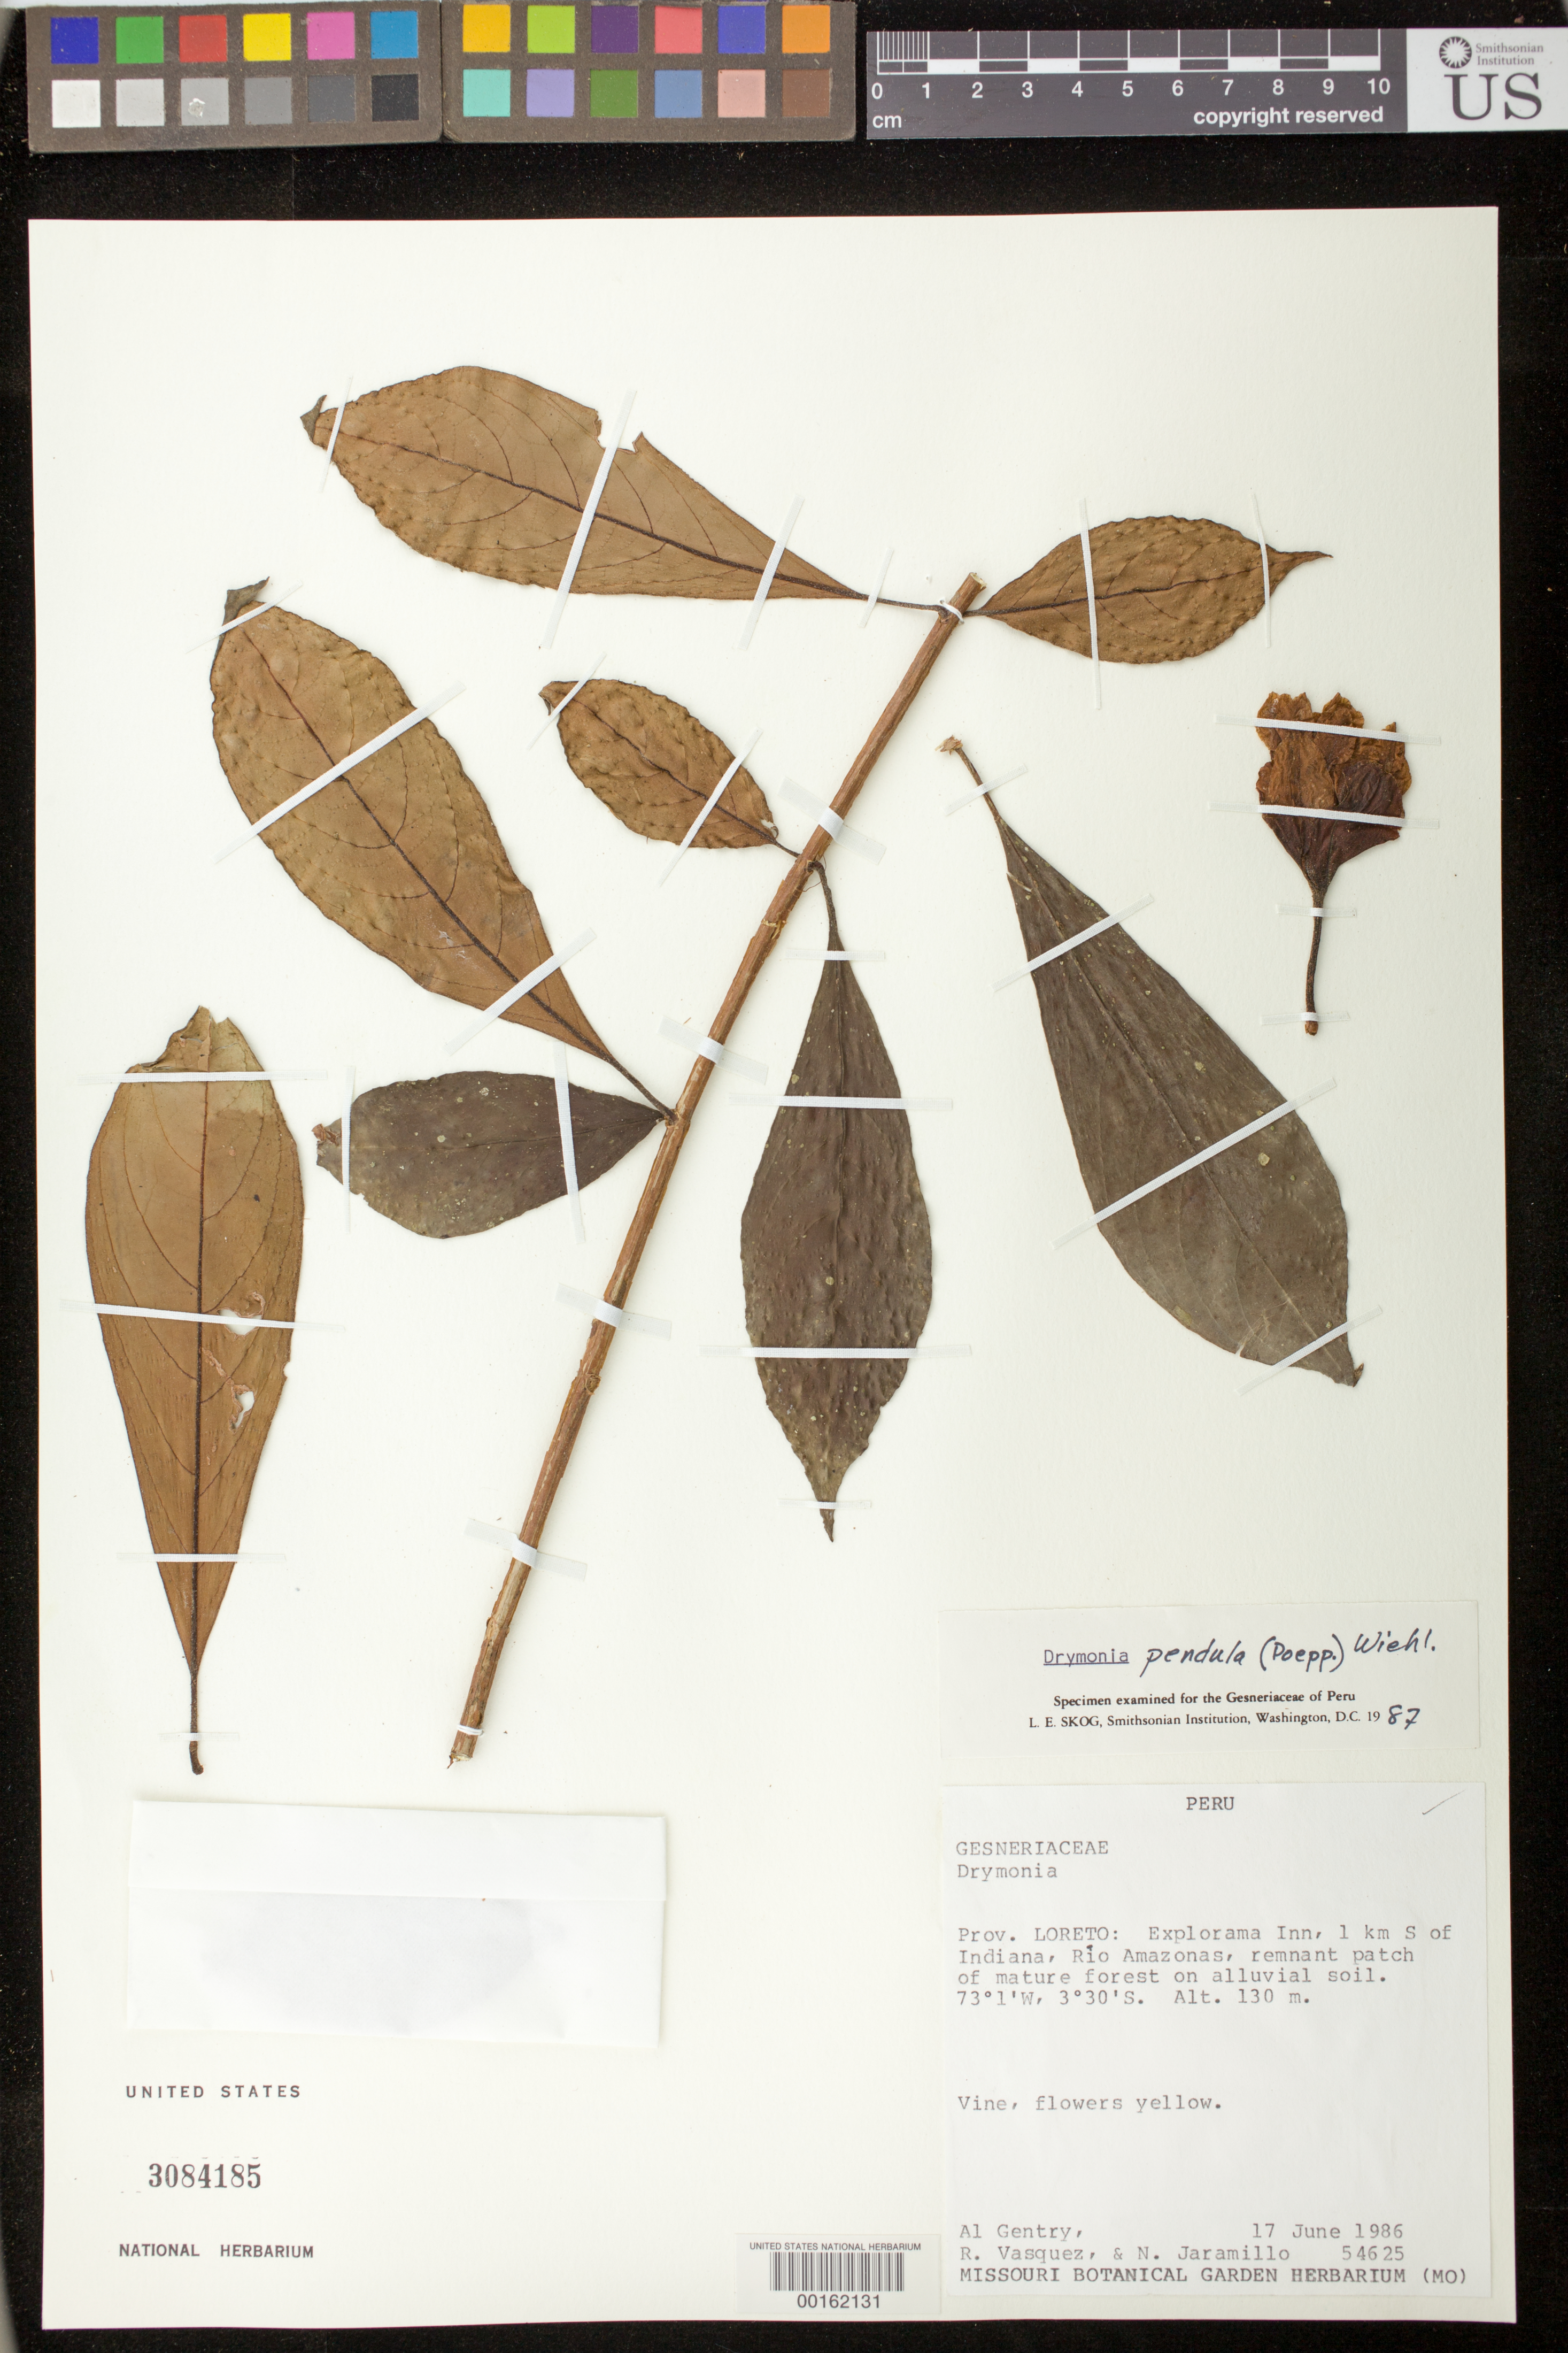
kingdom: Plantae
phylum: Tracheophyta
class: Magnoliopsida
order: Lamiales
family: Gesneriaceae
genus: Drymonia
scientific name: Drymonia pendula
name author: (Poepp.) Wiehler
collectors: A. H. Gentry & et al.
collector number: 54625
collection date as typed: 17 Jun 1986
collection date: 1986-06-17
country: Peru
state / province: Loreto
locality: Explorama Inn, 1 km S of Indiana, Rio Amazonas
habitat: Remnant patch of mature forest on alluvial soil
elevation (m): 130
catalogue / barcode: US 3084185